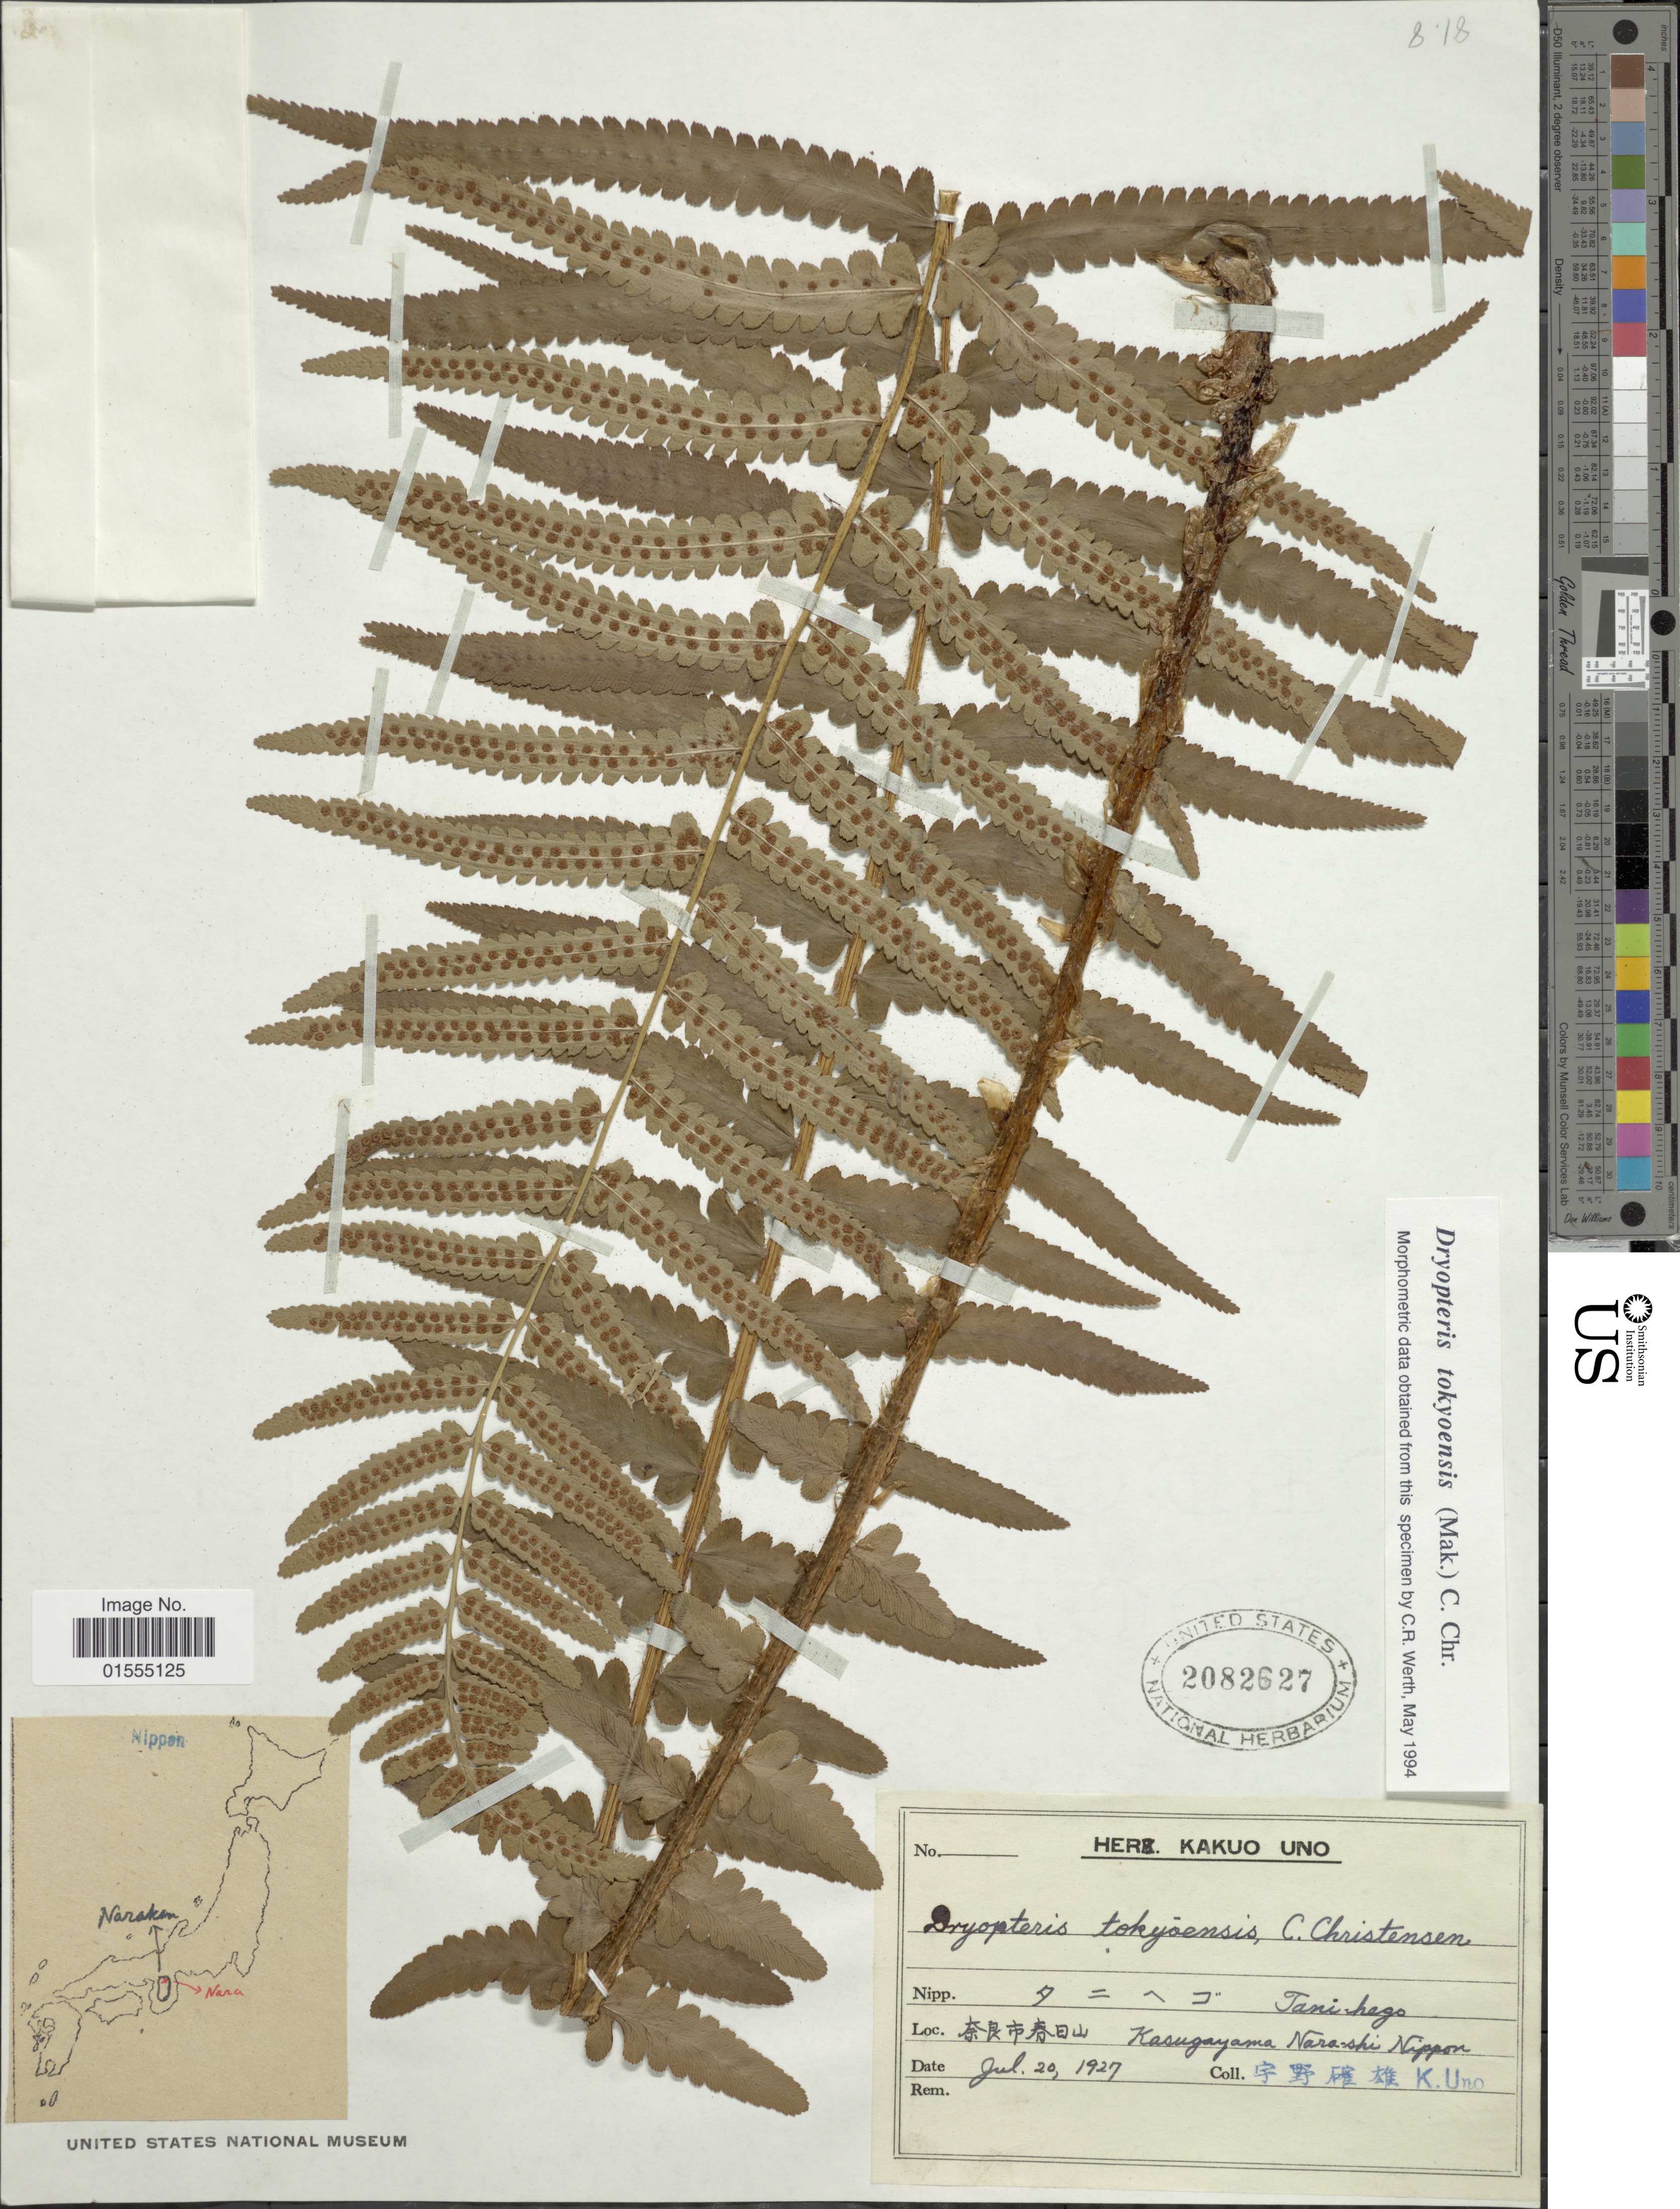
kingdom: Plantae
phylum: Tracheophyta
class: Polypodiopsida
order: Polypodiales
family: Dryopteridaceae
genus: Dryopteris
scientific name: Dryopteris tokyoensis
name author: (Matsum. ex Makino) C. Chr.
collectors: K. Uno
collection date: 1927-07-20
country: Japan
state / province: Nara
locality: Kasugayama Nara-shi Nippon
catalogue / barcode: US 2082627